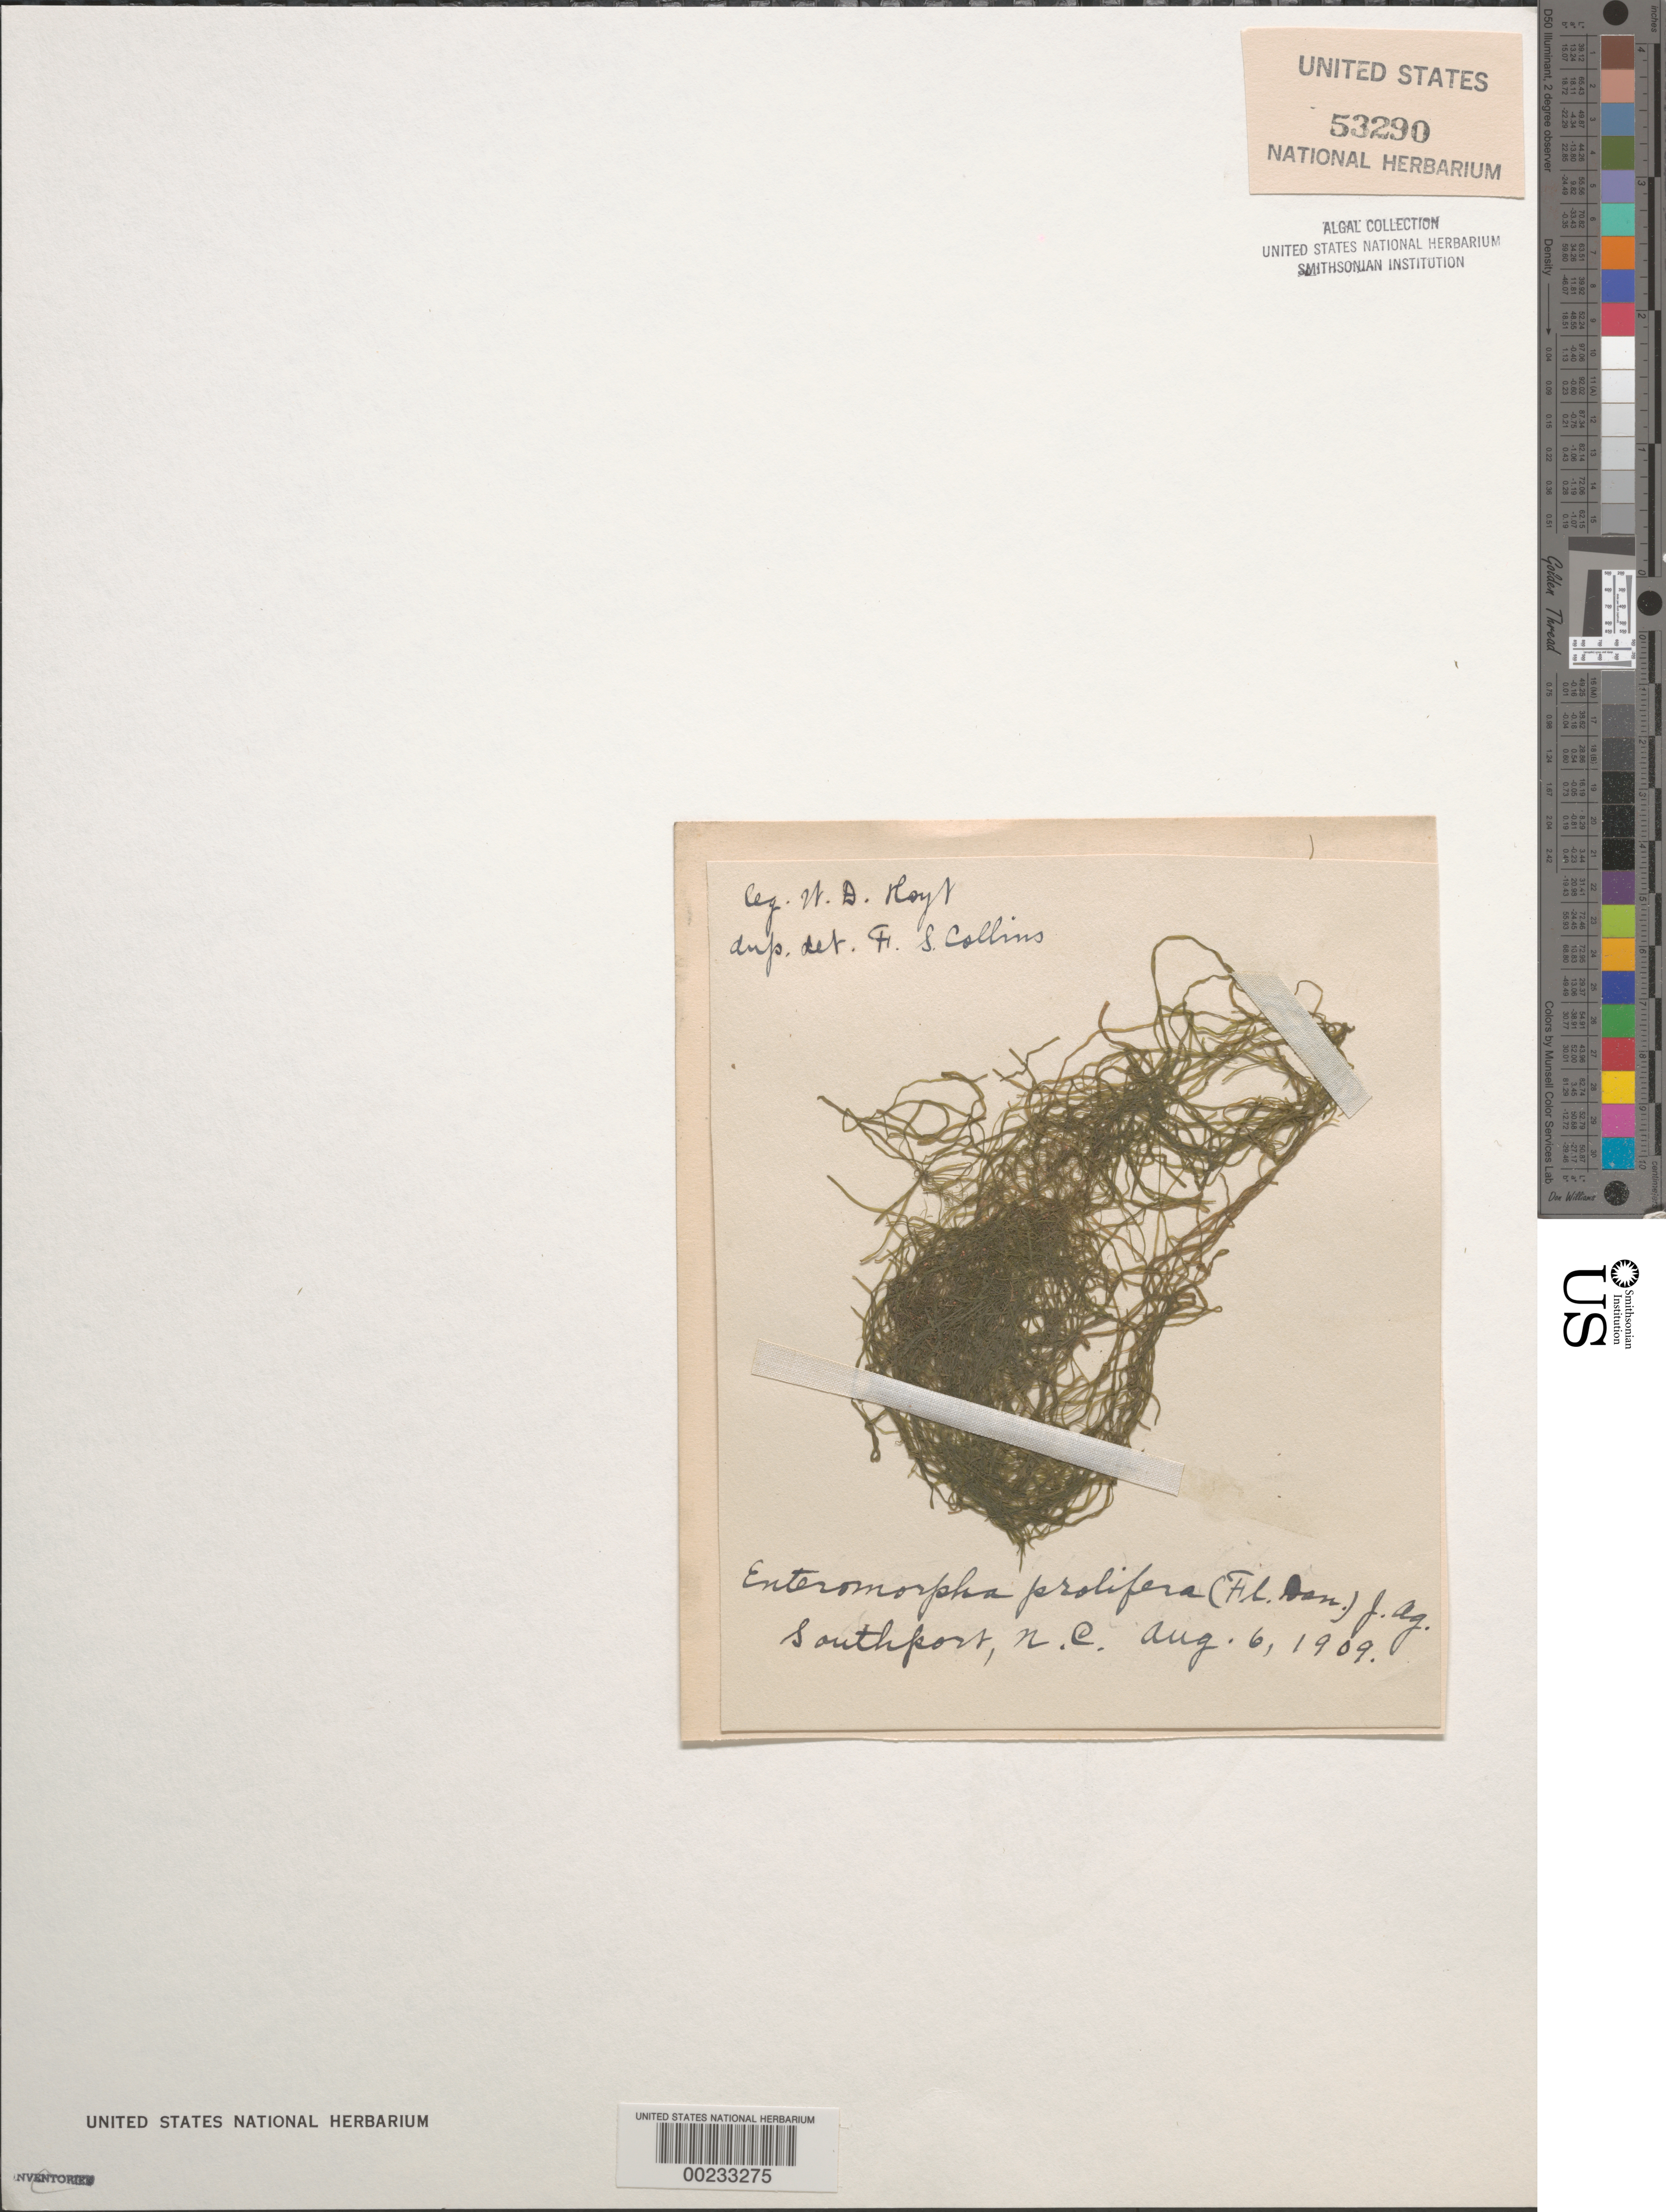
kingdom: Plantae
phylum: Chlorophyta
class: Ulvophyceae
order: Ulvales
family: Ulvaceae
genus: Ulva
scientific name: Ulva prolifera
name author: O.F. Müller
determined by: Algae name updating Project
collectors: W. D. Hoyt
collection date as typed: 06 Aug 1909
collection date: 1909-08-06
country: United States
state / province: North Carolina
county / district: Brunswick County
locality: Southport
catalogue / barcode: US 53290